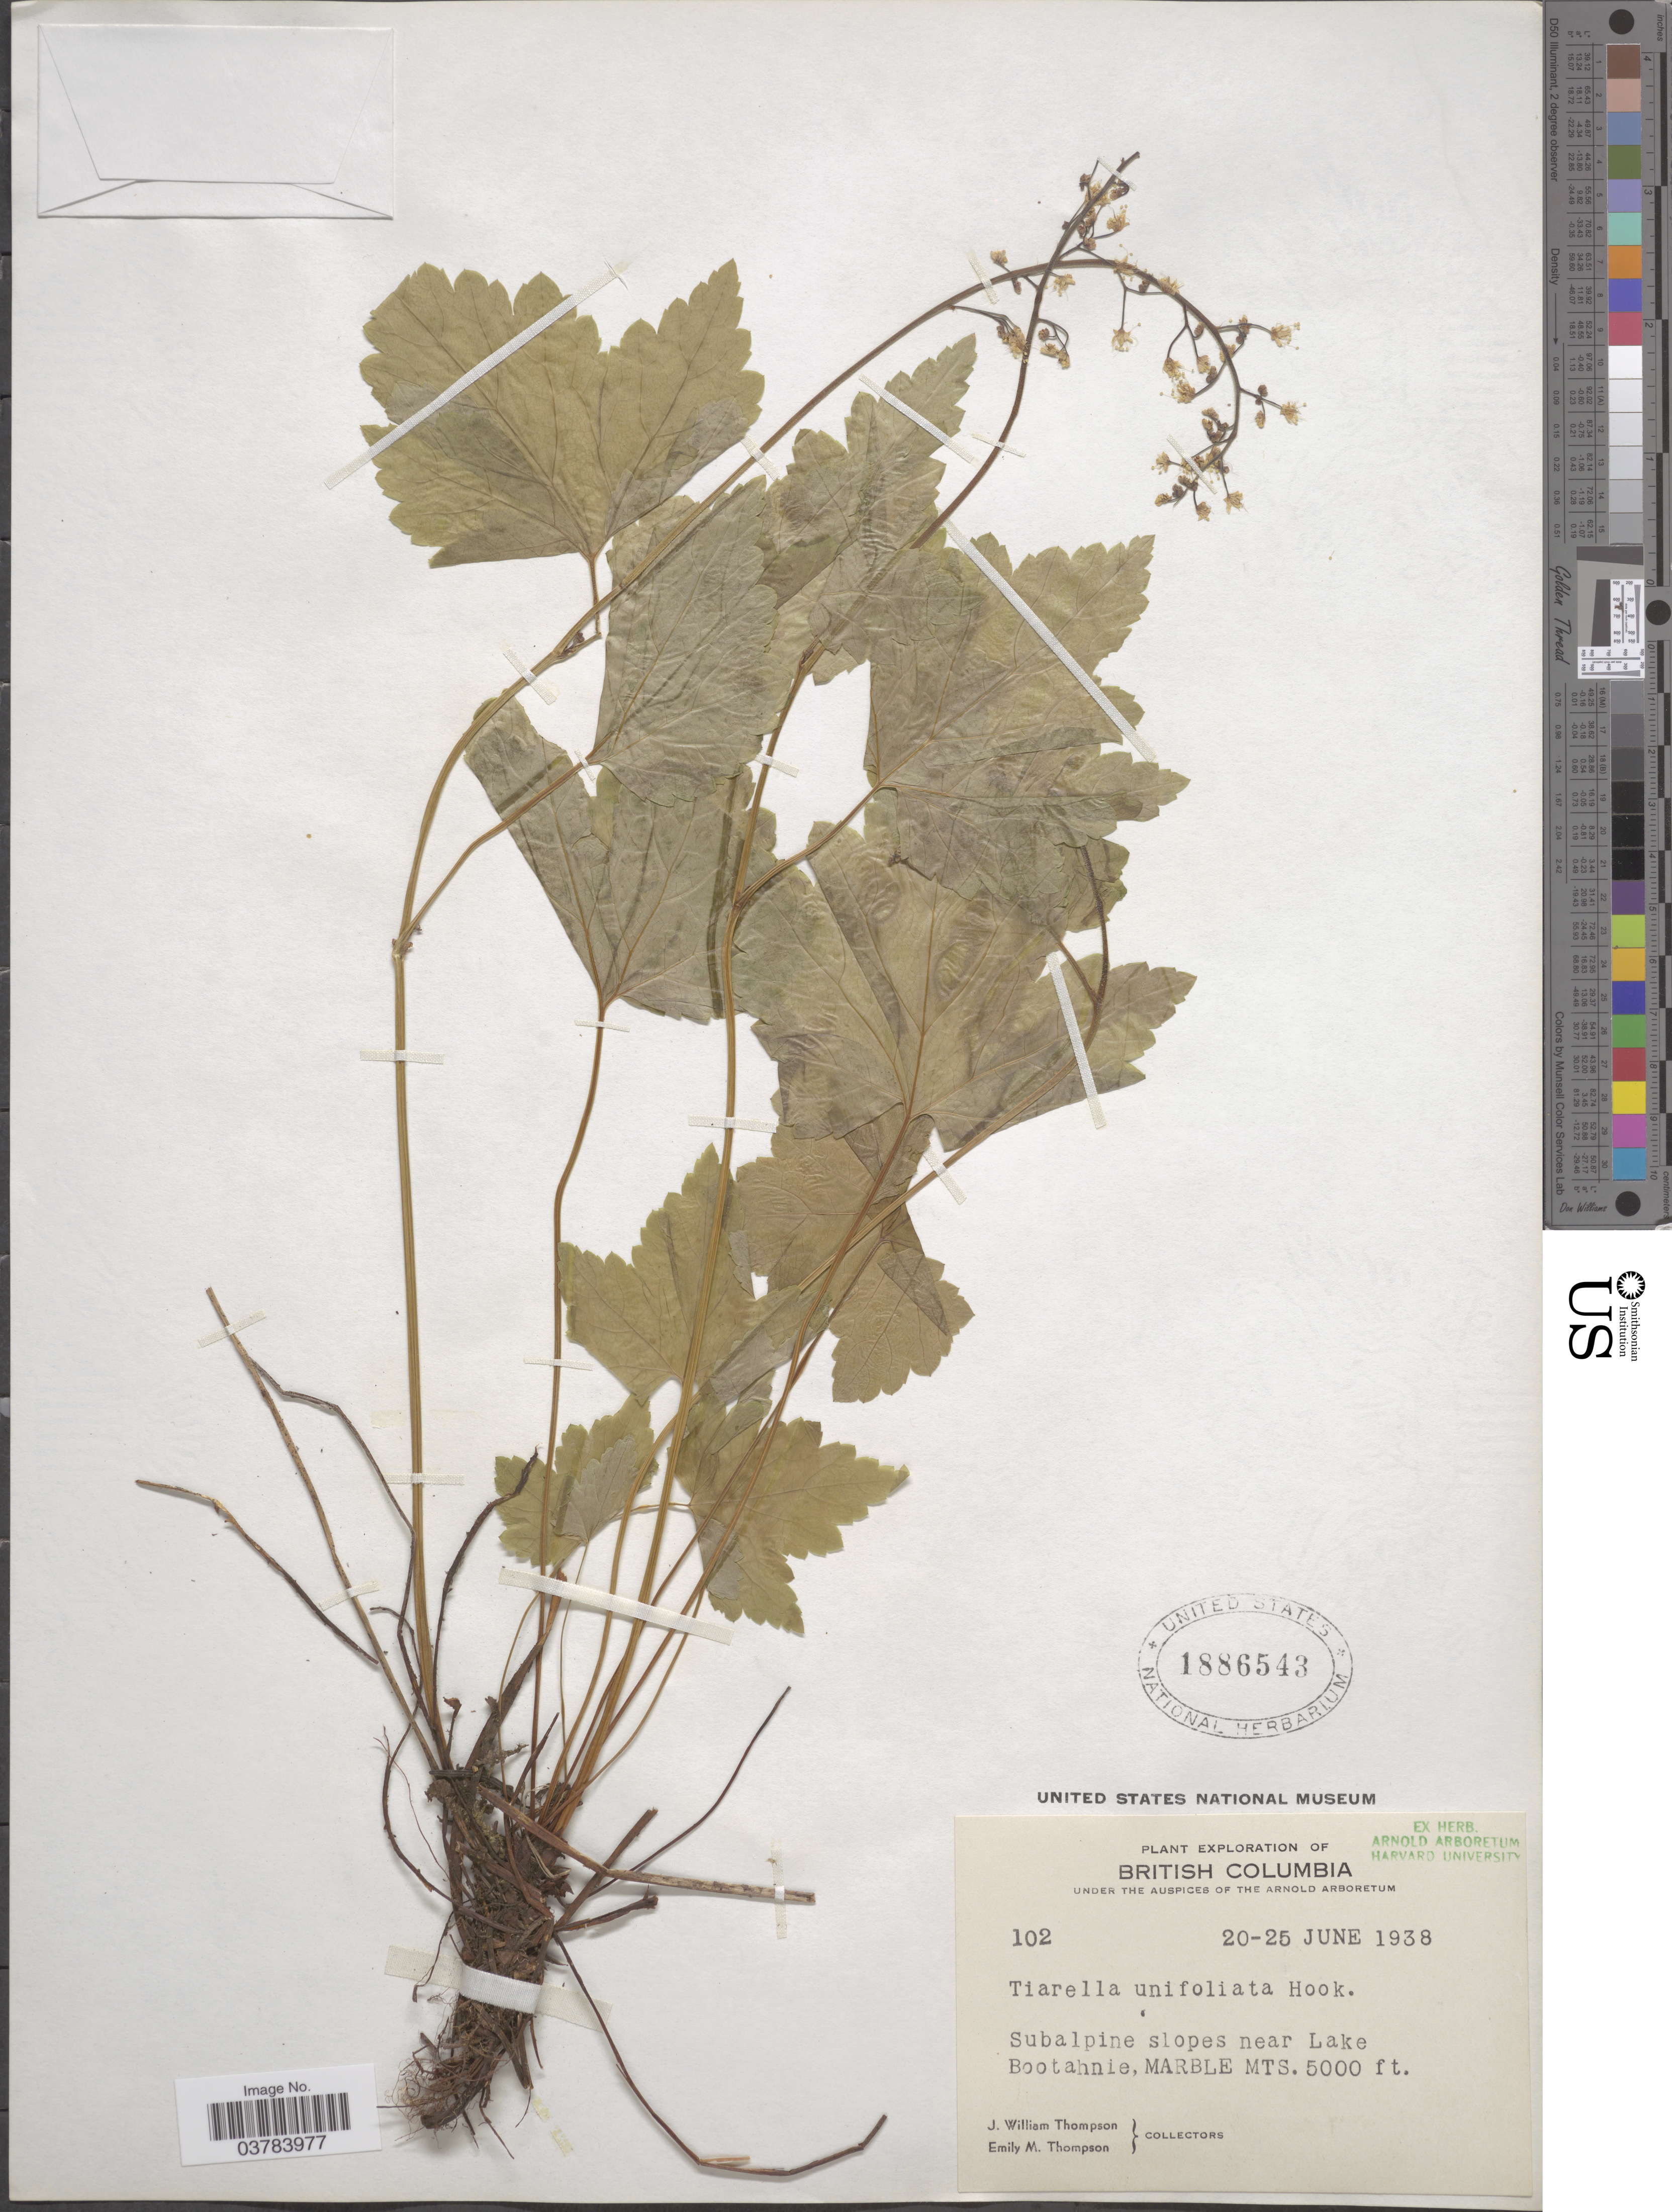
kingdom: Plantae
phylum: Tracheophyta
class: Magnoliopsida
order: Saxifragales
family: Saxifragaceae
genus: Tiarella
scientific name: Tiarella unifoliata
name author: Hook.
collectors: J. W. Thompson & E. M. Thompson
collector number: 102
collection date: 1938-06-20/1938-06-25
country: Canada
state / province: British Columbia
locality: Exploration of British Columbia. Subalpine slopes near Lake Bootahnie, Marble Mts.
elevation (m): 1524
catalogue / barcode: US 1886543